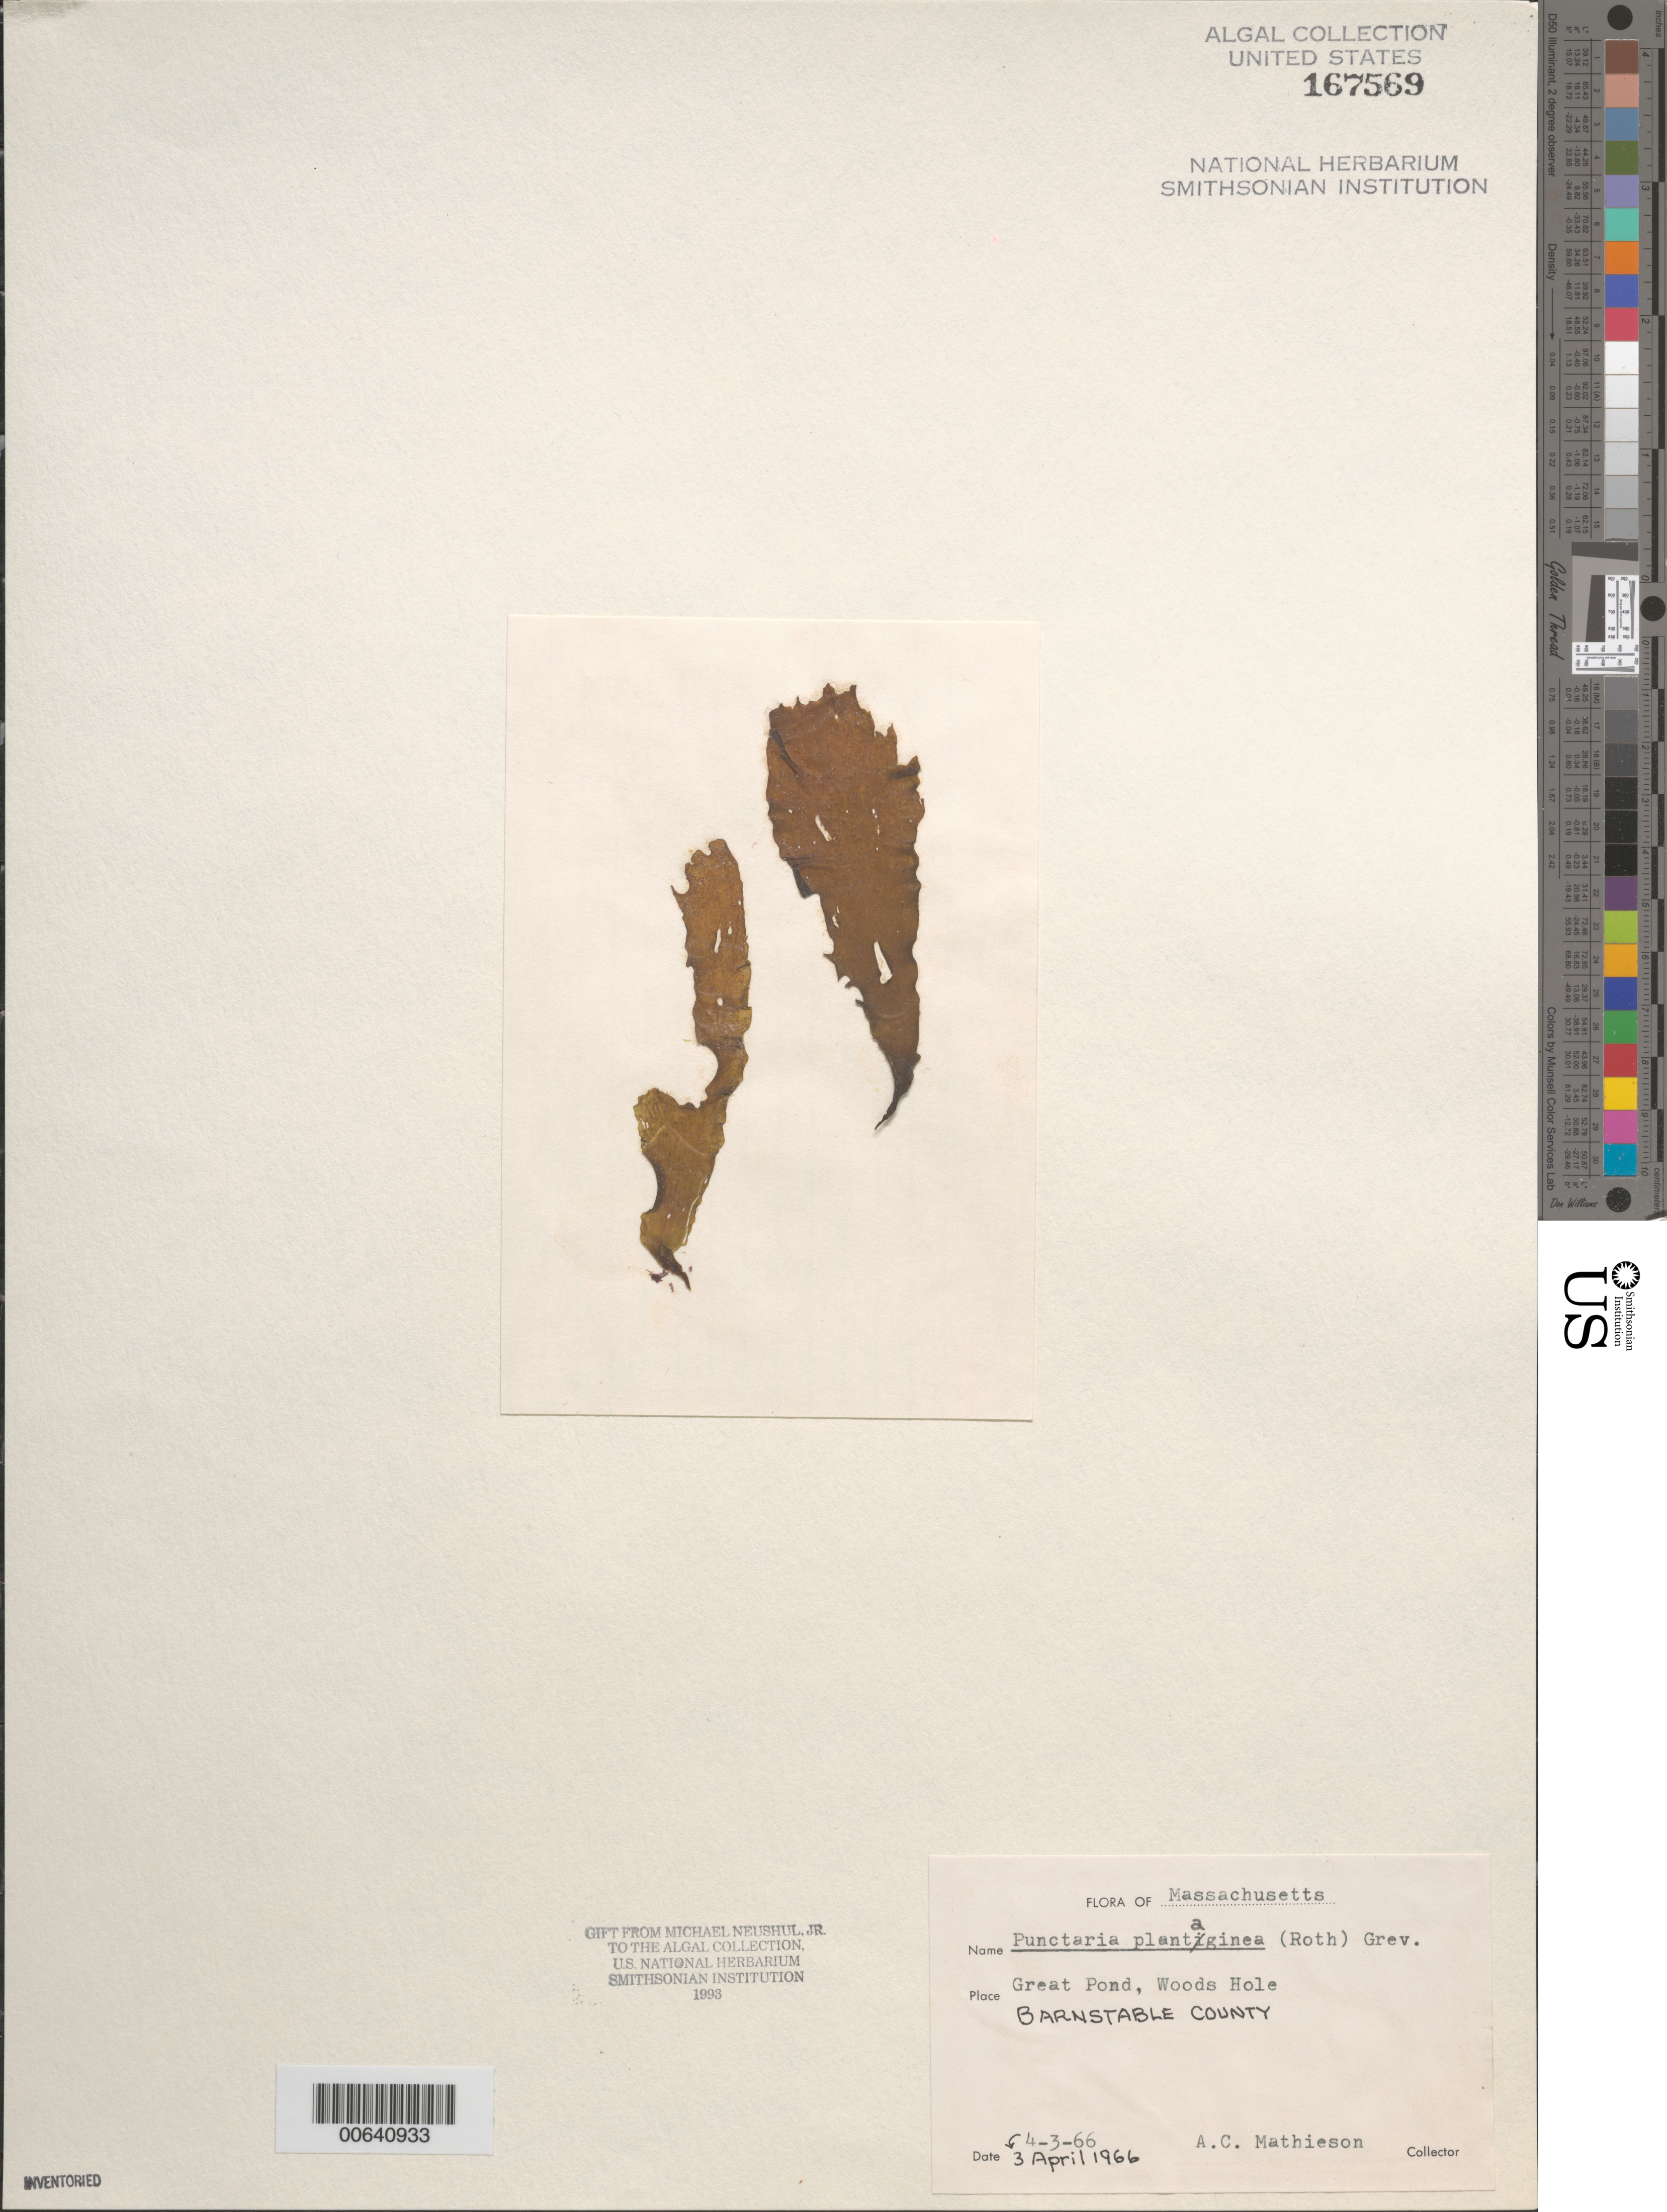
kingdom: Chromista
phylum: Ochrophyta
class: Phaeophyceae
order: Dictyosiphonales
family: Punctariaceae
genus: Punctaria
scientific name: Punctaria plantaginea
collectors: A. C. Mathieson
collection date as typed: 03 Apr 1966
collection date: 1966-04-03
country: United States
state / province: Massachusetts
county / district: Barnstable County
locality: Woods Hole, Great Pond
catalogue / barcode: US 167569